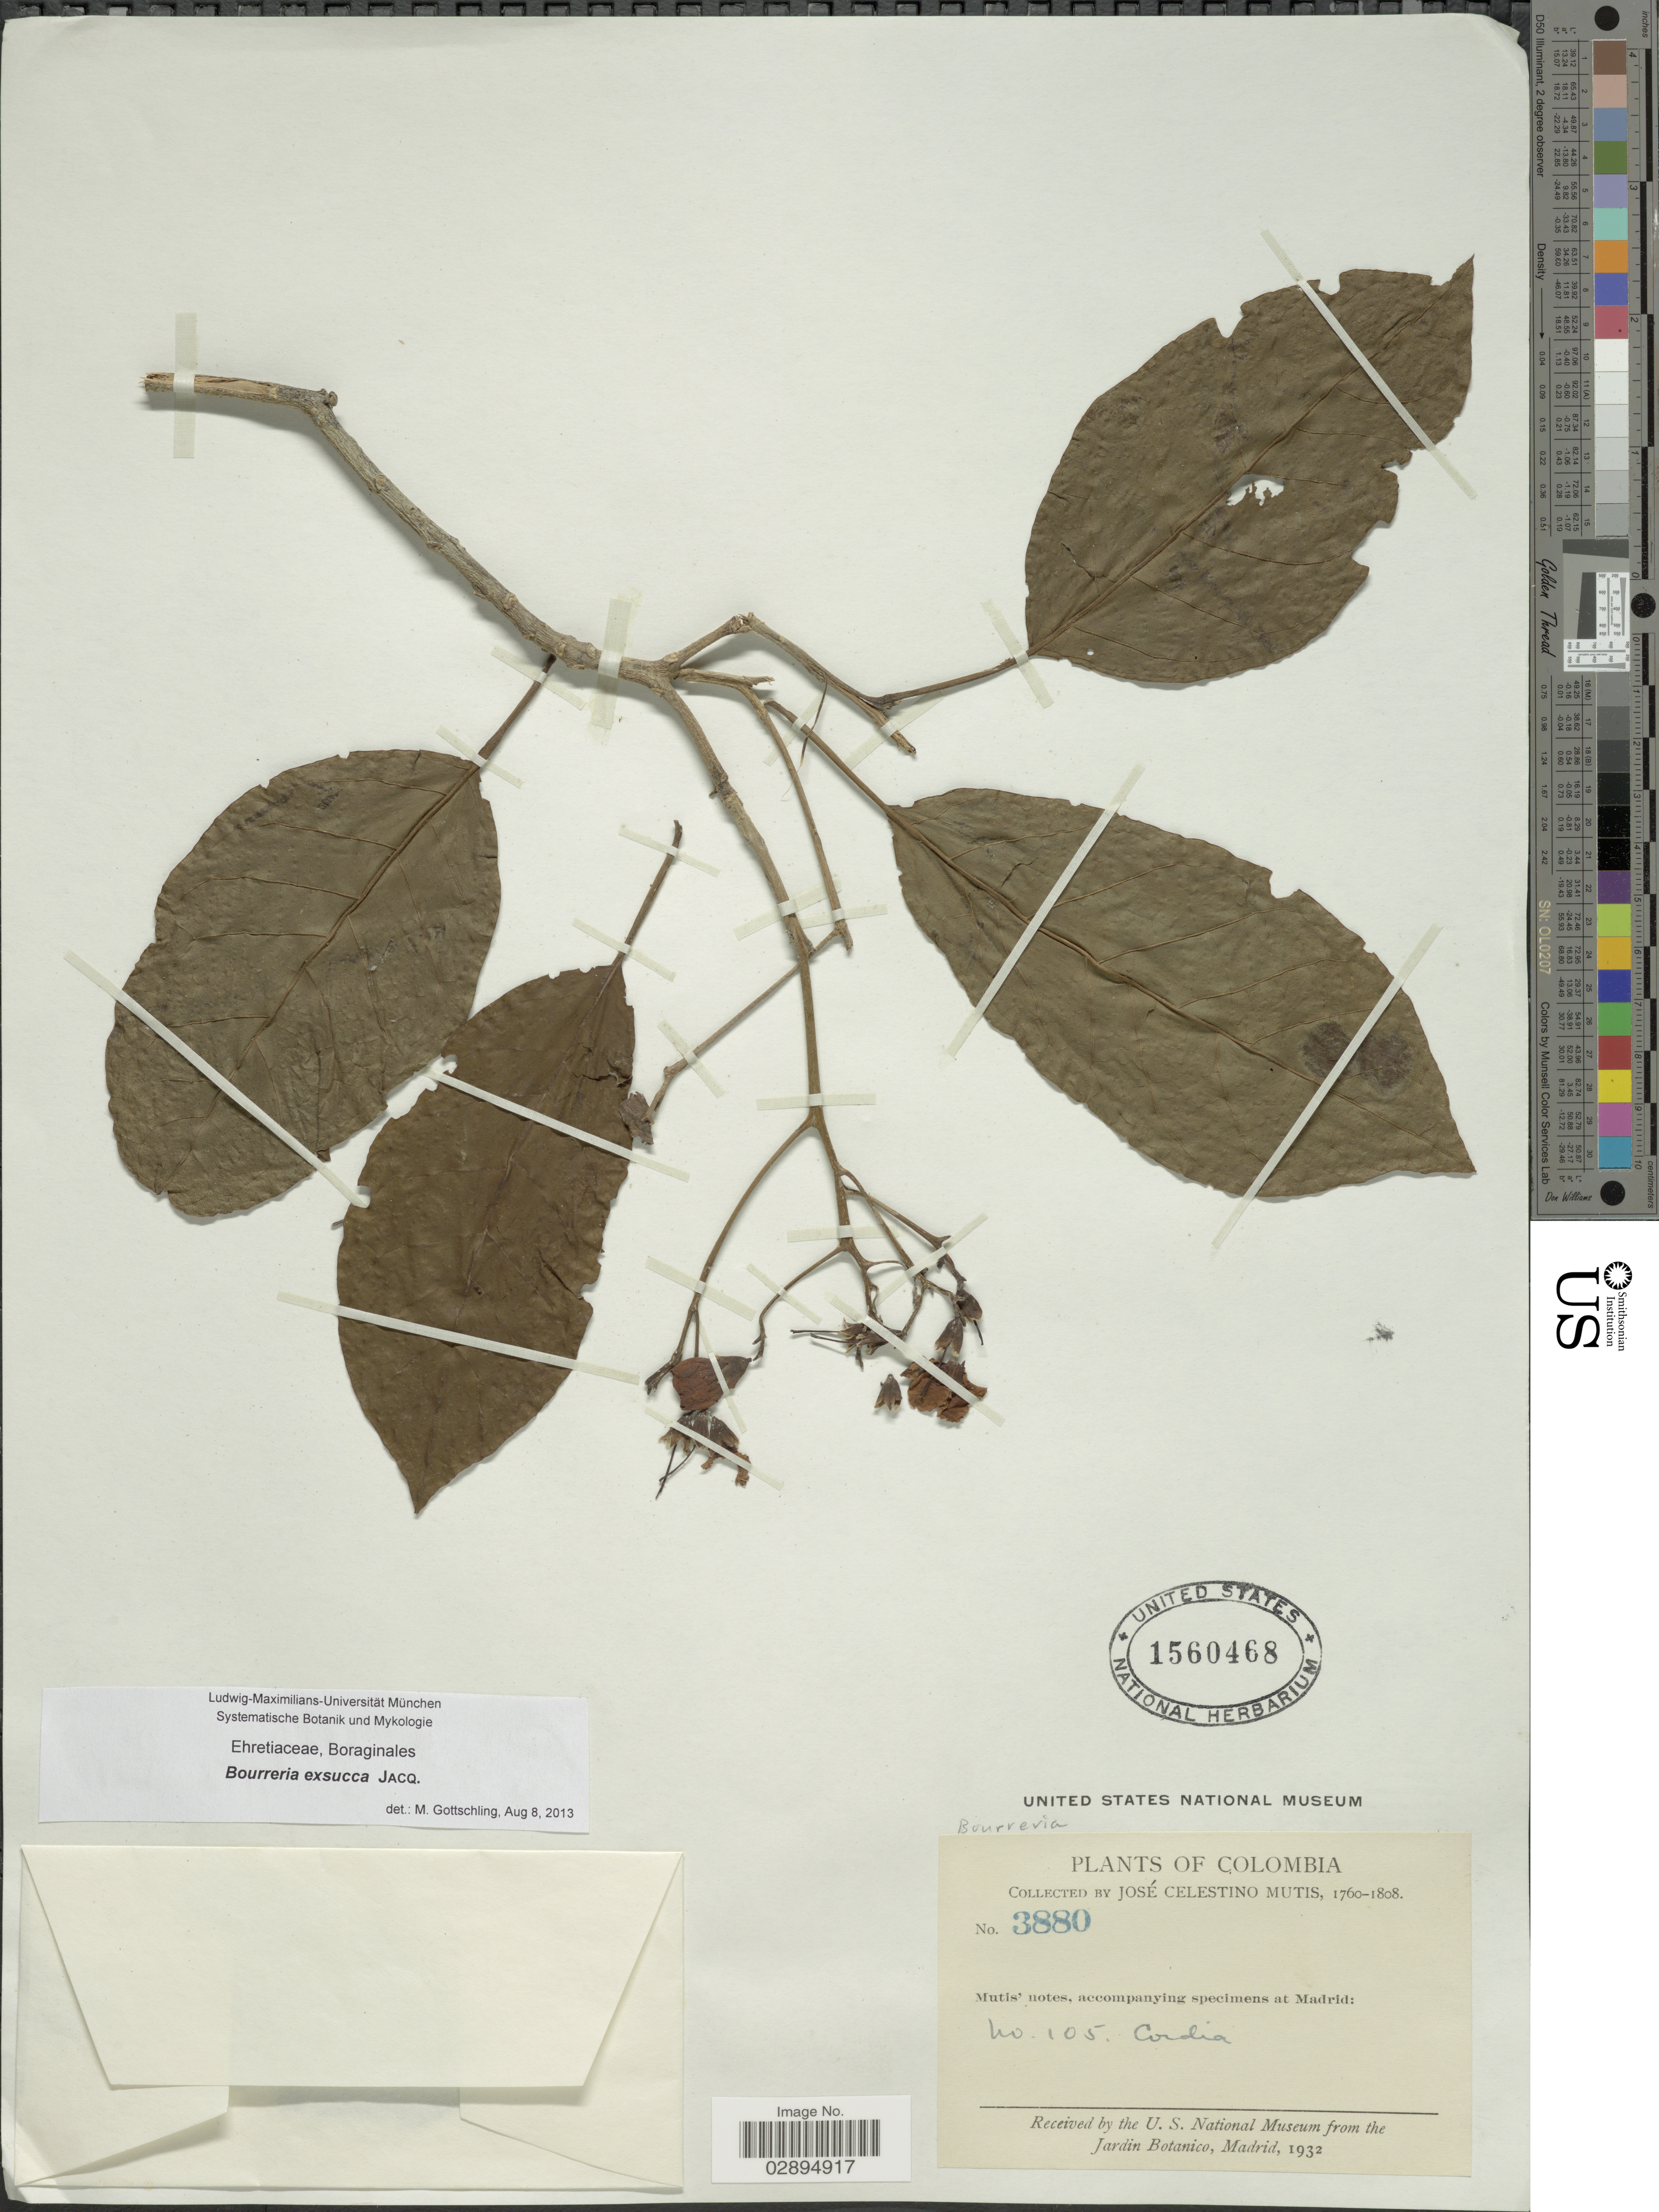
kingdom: Plantae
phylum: Tracheophyta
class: Magnoliopsida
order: Boraginales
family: Ehretiaceae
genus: Bourreria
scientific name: Bourreria exsucca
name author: (L.) Jacq.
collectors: J. C. B. Mutis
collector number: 3880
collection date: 1760/1808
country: Colombia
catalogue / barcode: US 1560468